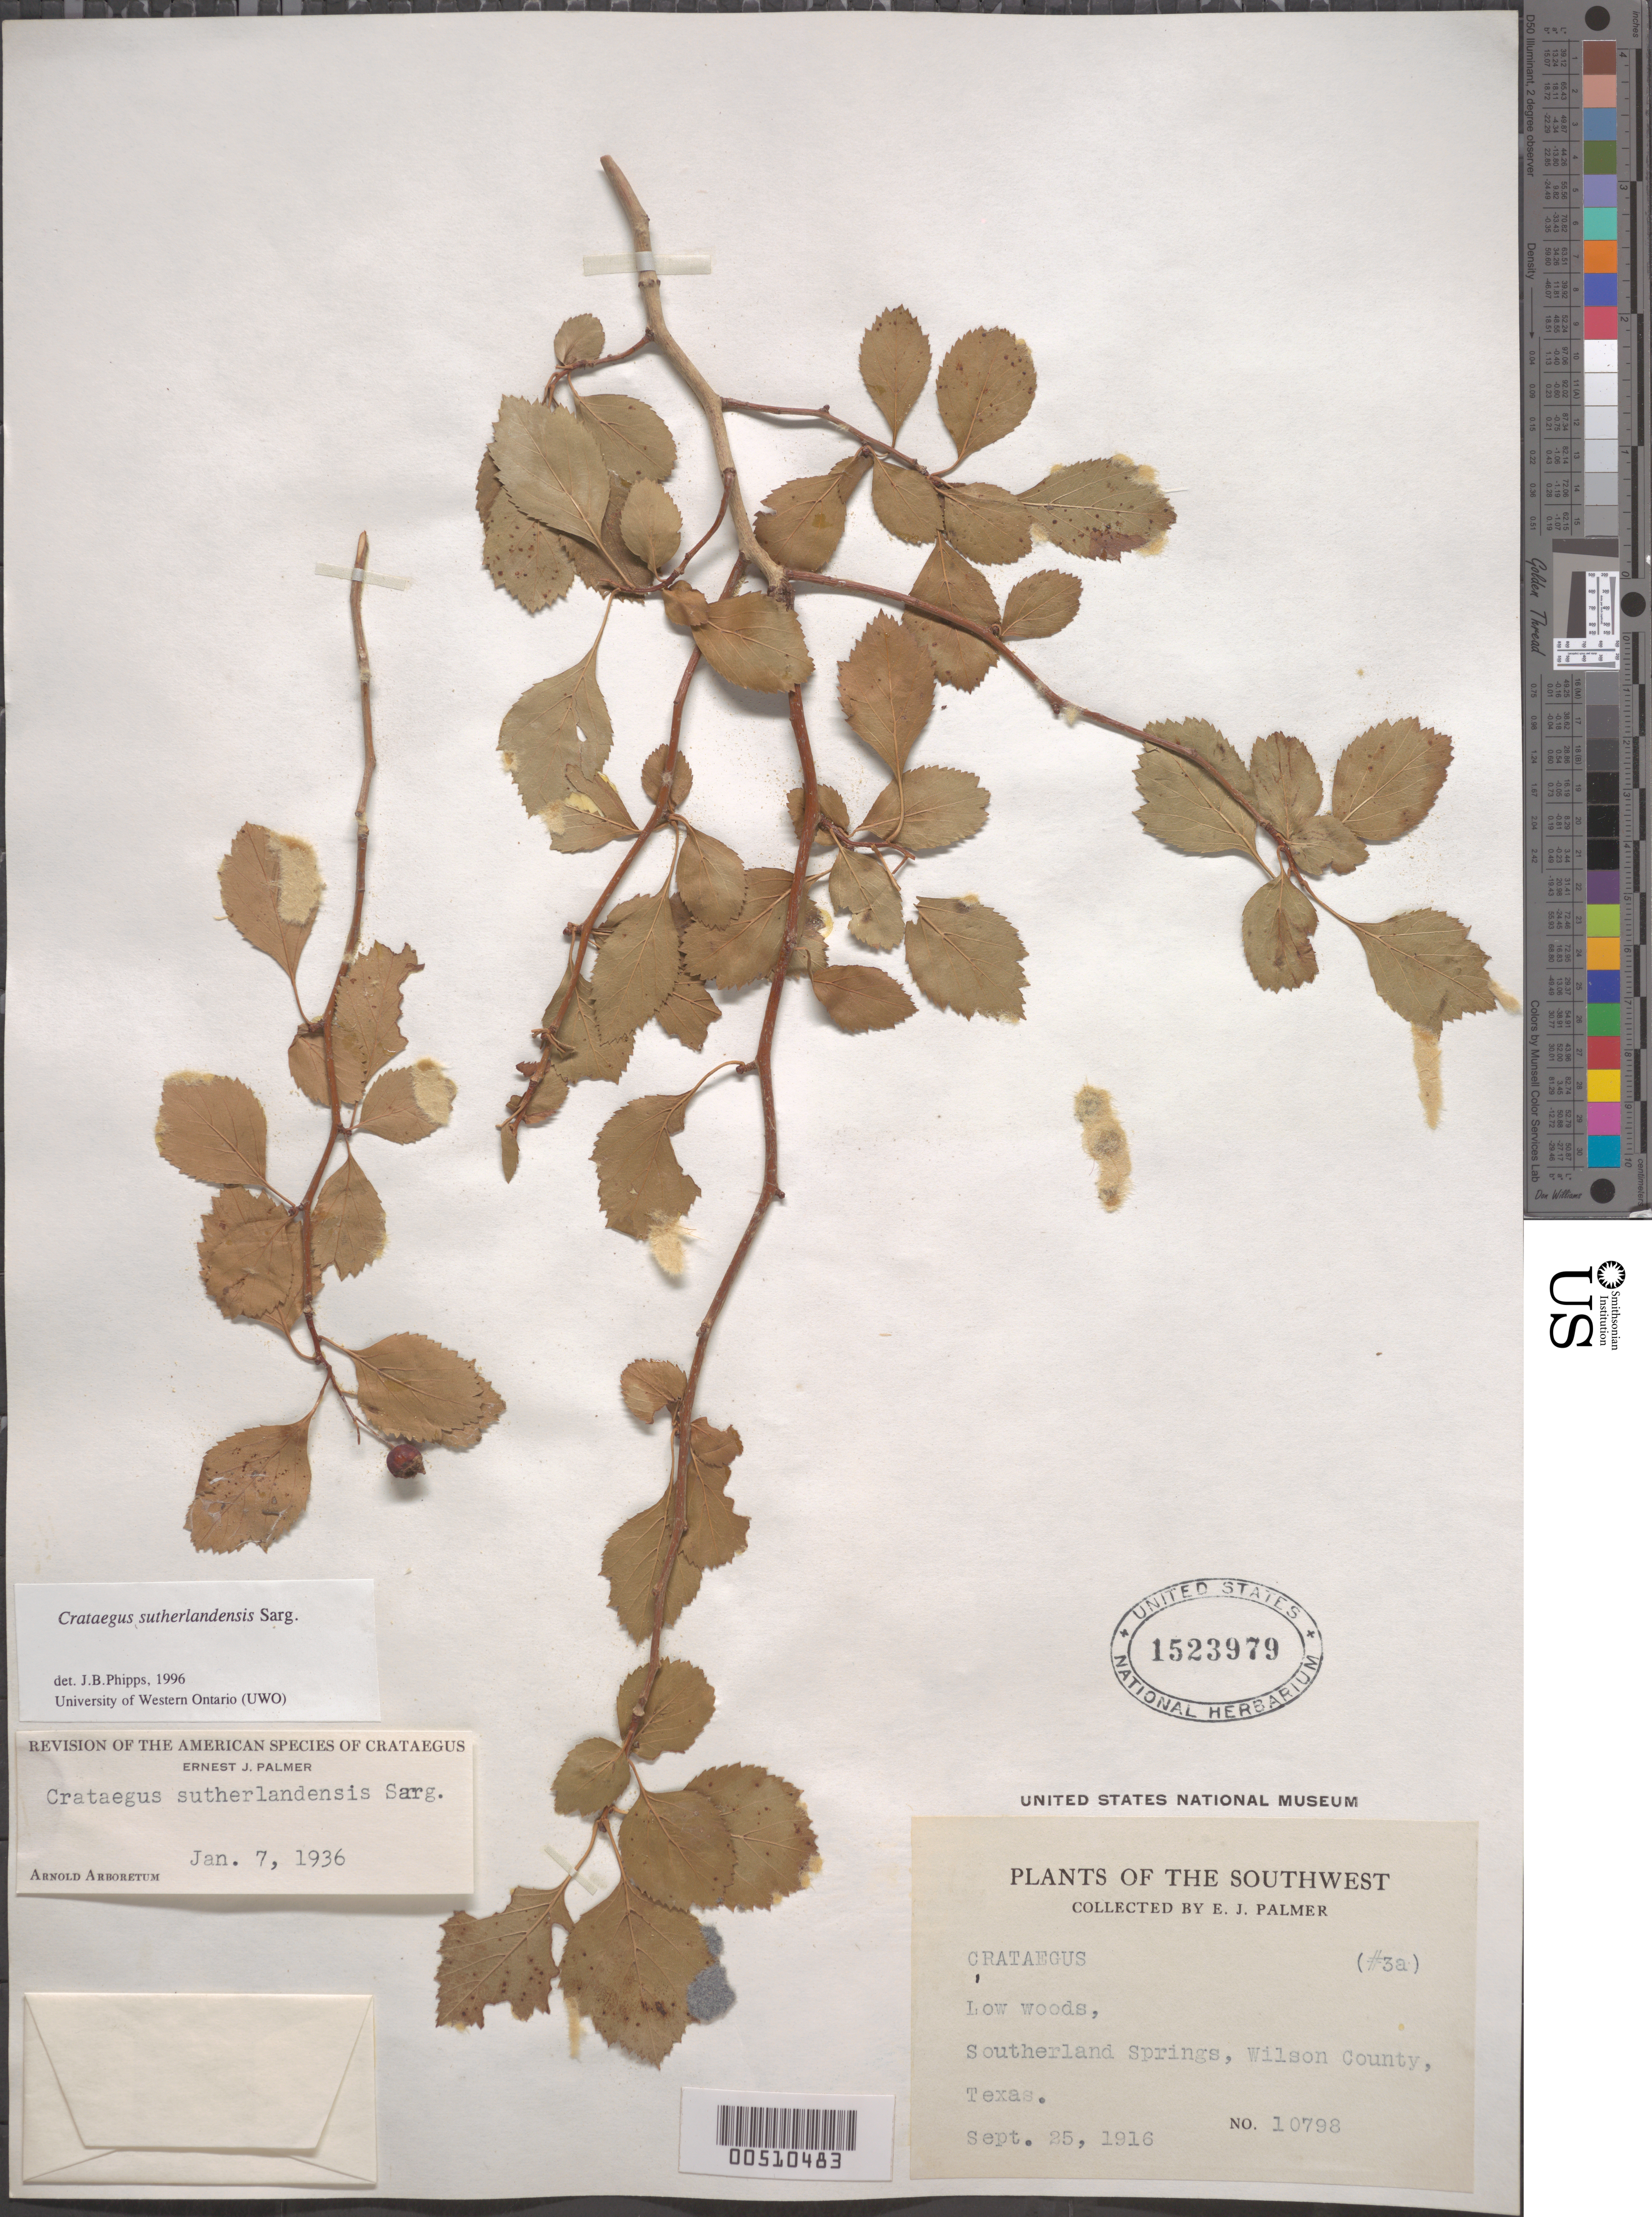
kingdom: Plantae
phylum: Tracheophyta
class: Magnoliopsida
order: Rosales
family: Rosaceae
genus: Crataegus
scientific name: Crataegus viridis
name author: L.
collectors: E. J. Palmer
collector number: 10798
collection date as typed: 25 Sep 1916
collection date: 1916-09-25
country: United States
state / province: Texas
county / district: Wilson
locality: Southerland Springs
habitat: Low woods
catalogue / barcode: US 1523979